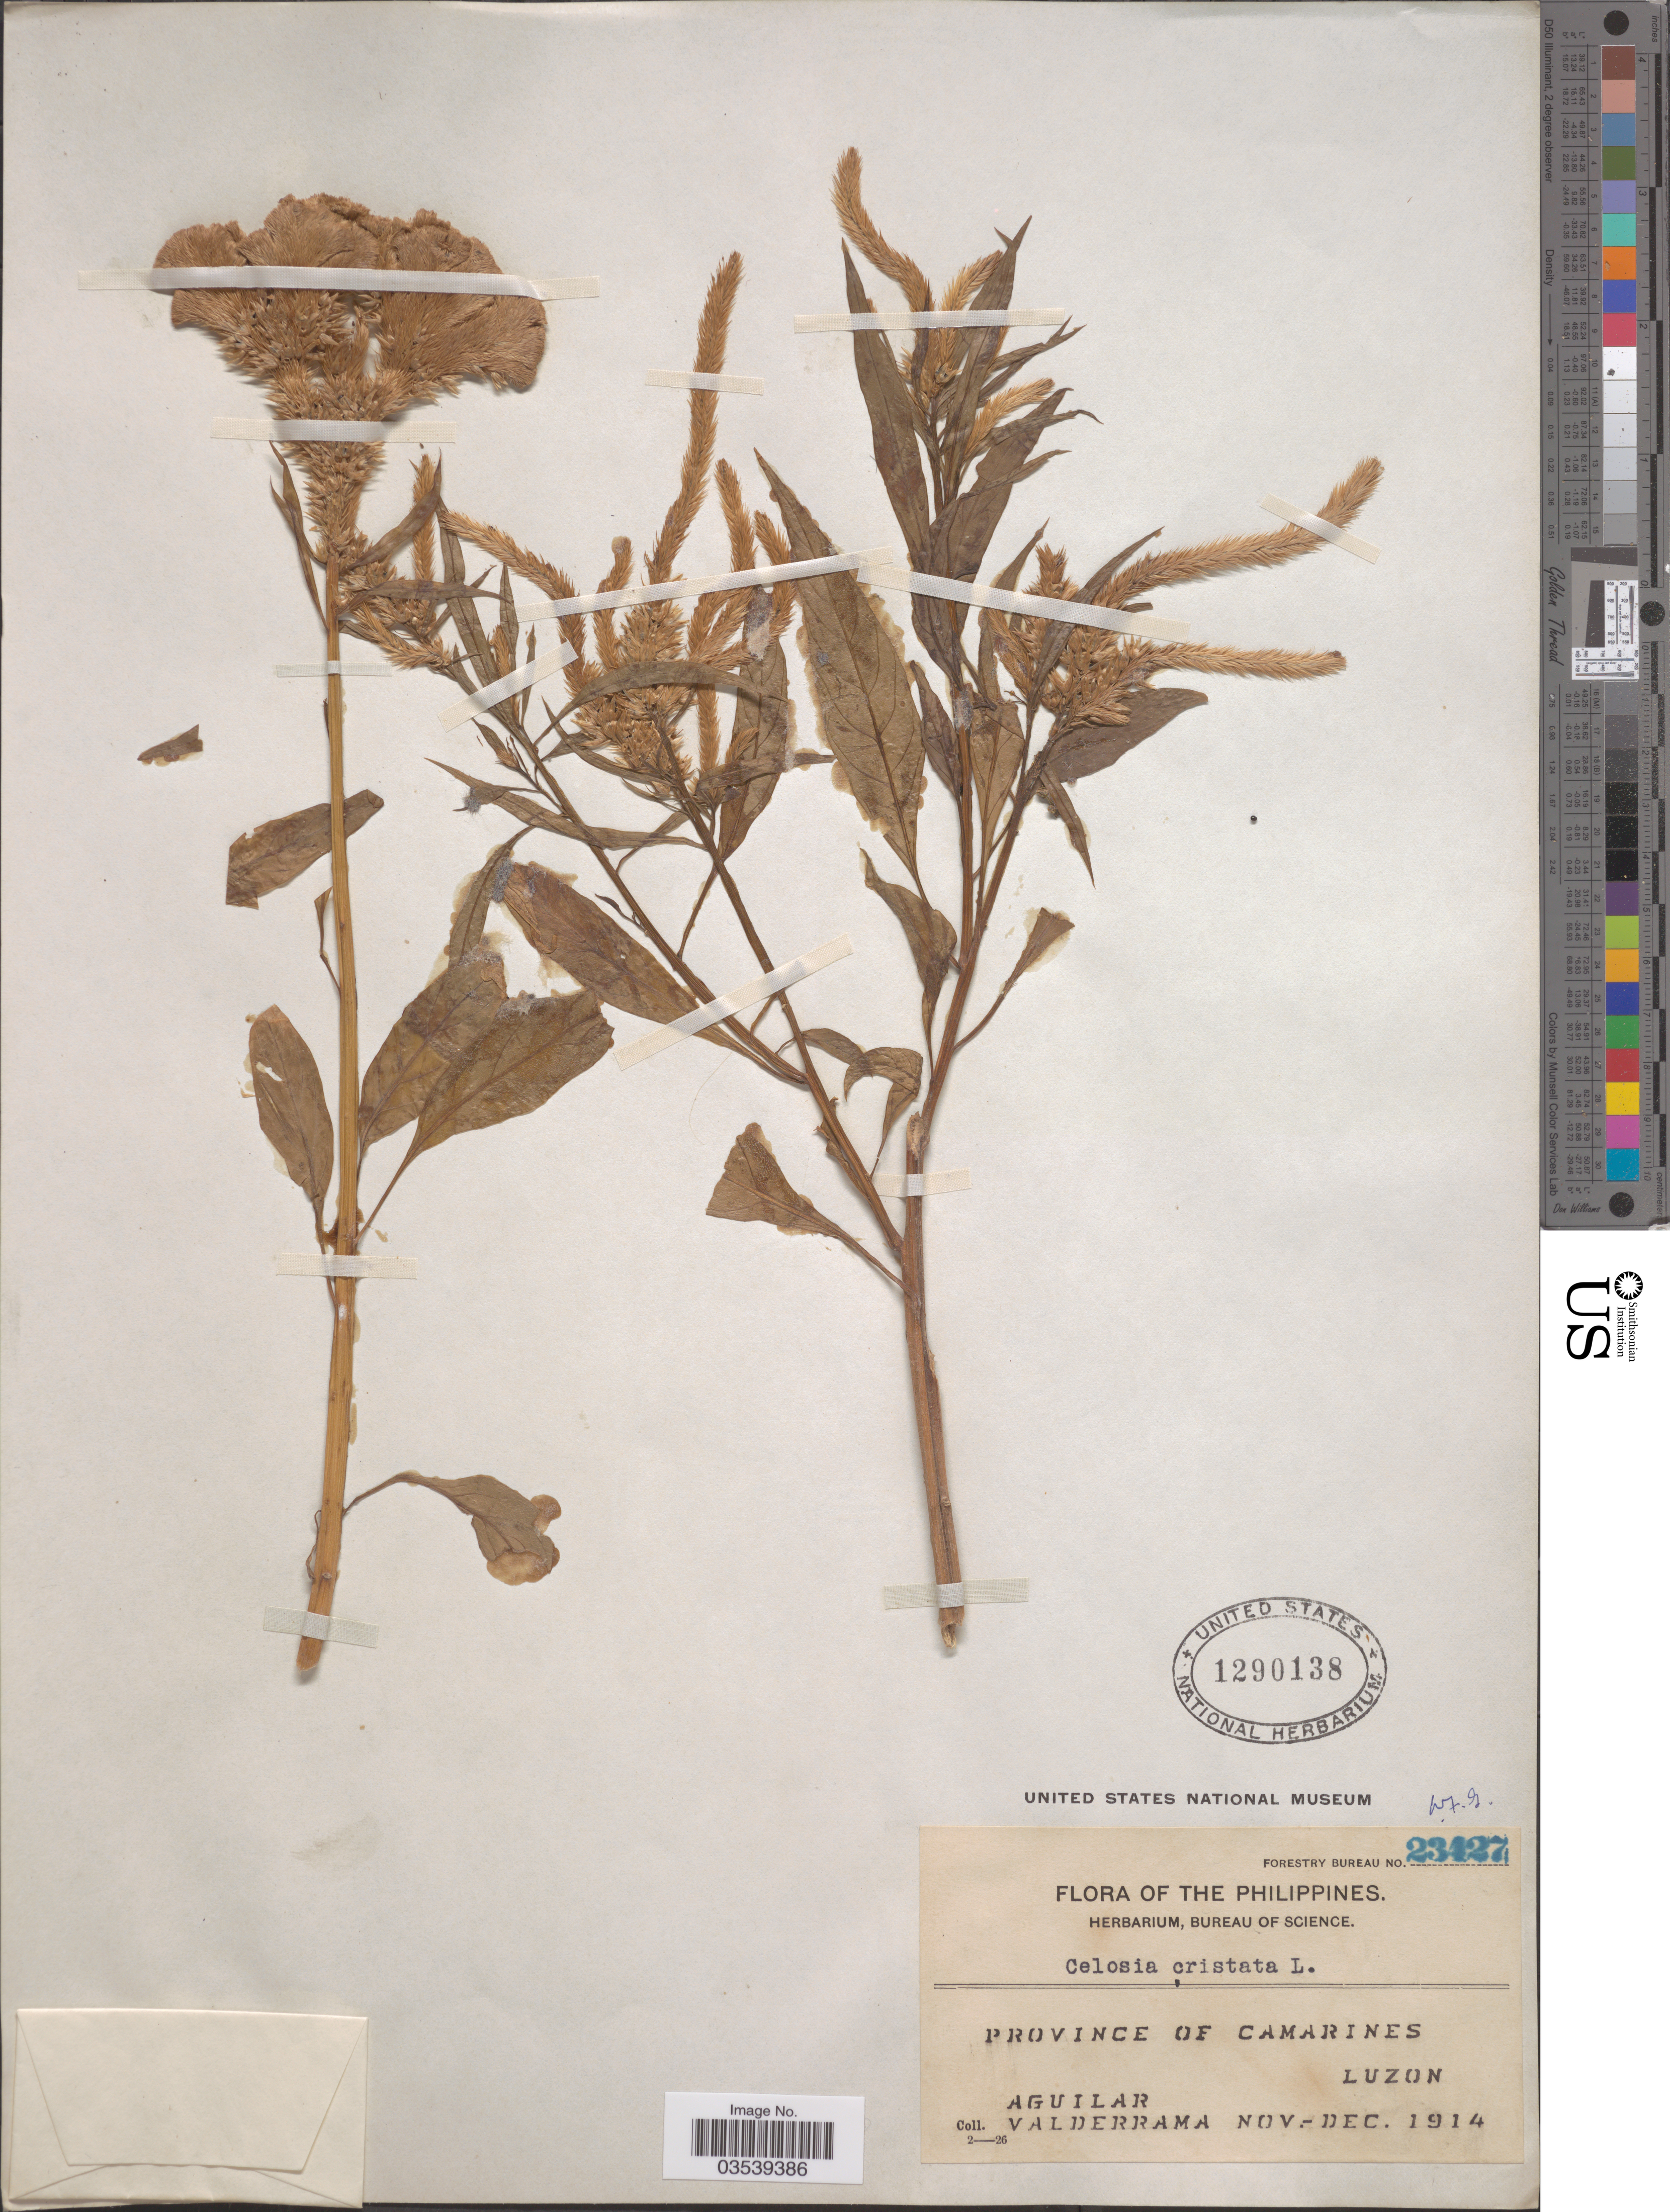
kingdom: Plantae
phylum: Tracheophyta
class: Magnoliopsida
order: Caryophyllales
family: Amaranthaceae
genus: Celosia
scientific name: Celosia cristata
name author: L.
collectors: -. Aguilar & -. Valderrama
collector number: Forestry Bureau 23427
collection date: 1914-11/1914-12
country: Philippines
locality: Province of Camarines, Luzon.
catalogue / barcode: US 1290138